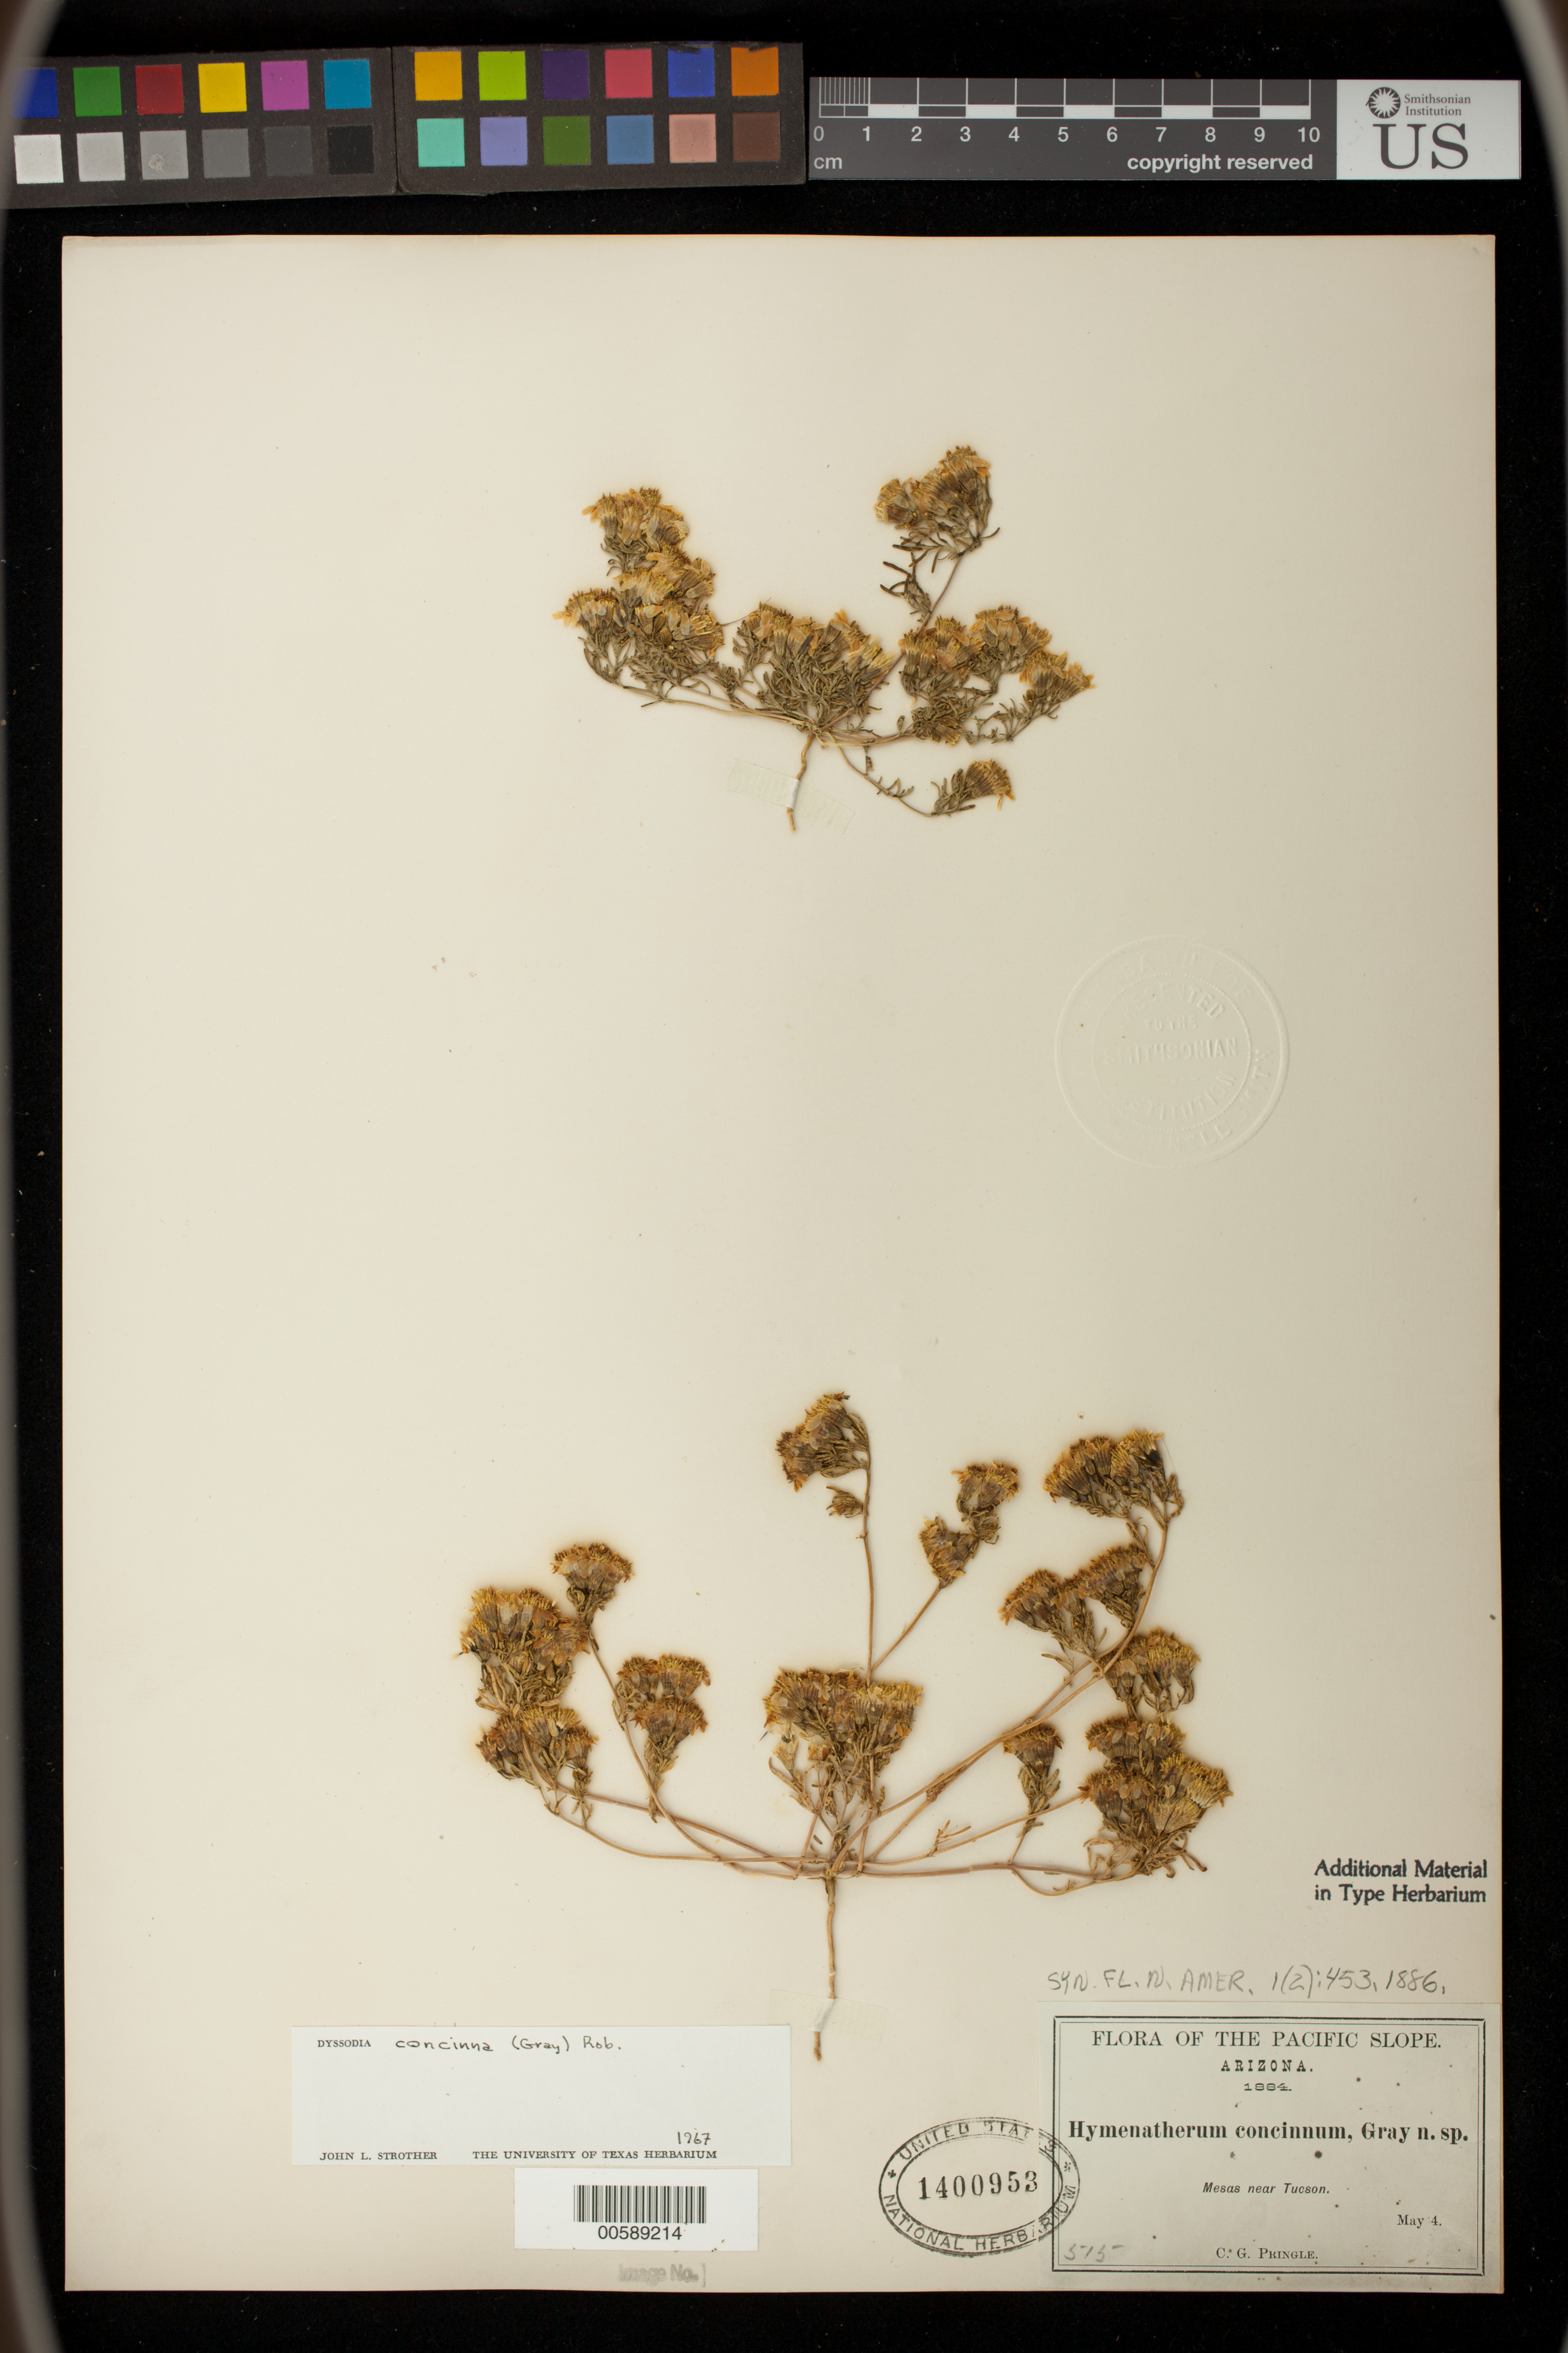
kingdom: Plantae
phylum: Tracheophyta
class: Magnoliopsida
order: Asterales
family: Asteraceae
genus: Hymenatherum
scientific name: Hymenatherum concinnum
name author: A. Gray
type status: Isotype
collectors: C. G. Pringle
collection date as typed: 04 May 1884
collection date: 1884-05-04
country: United States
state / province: Arizona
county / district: Pima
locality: Tucson.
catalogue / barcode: US 1400953